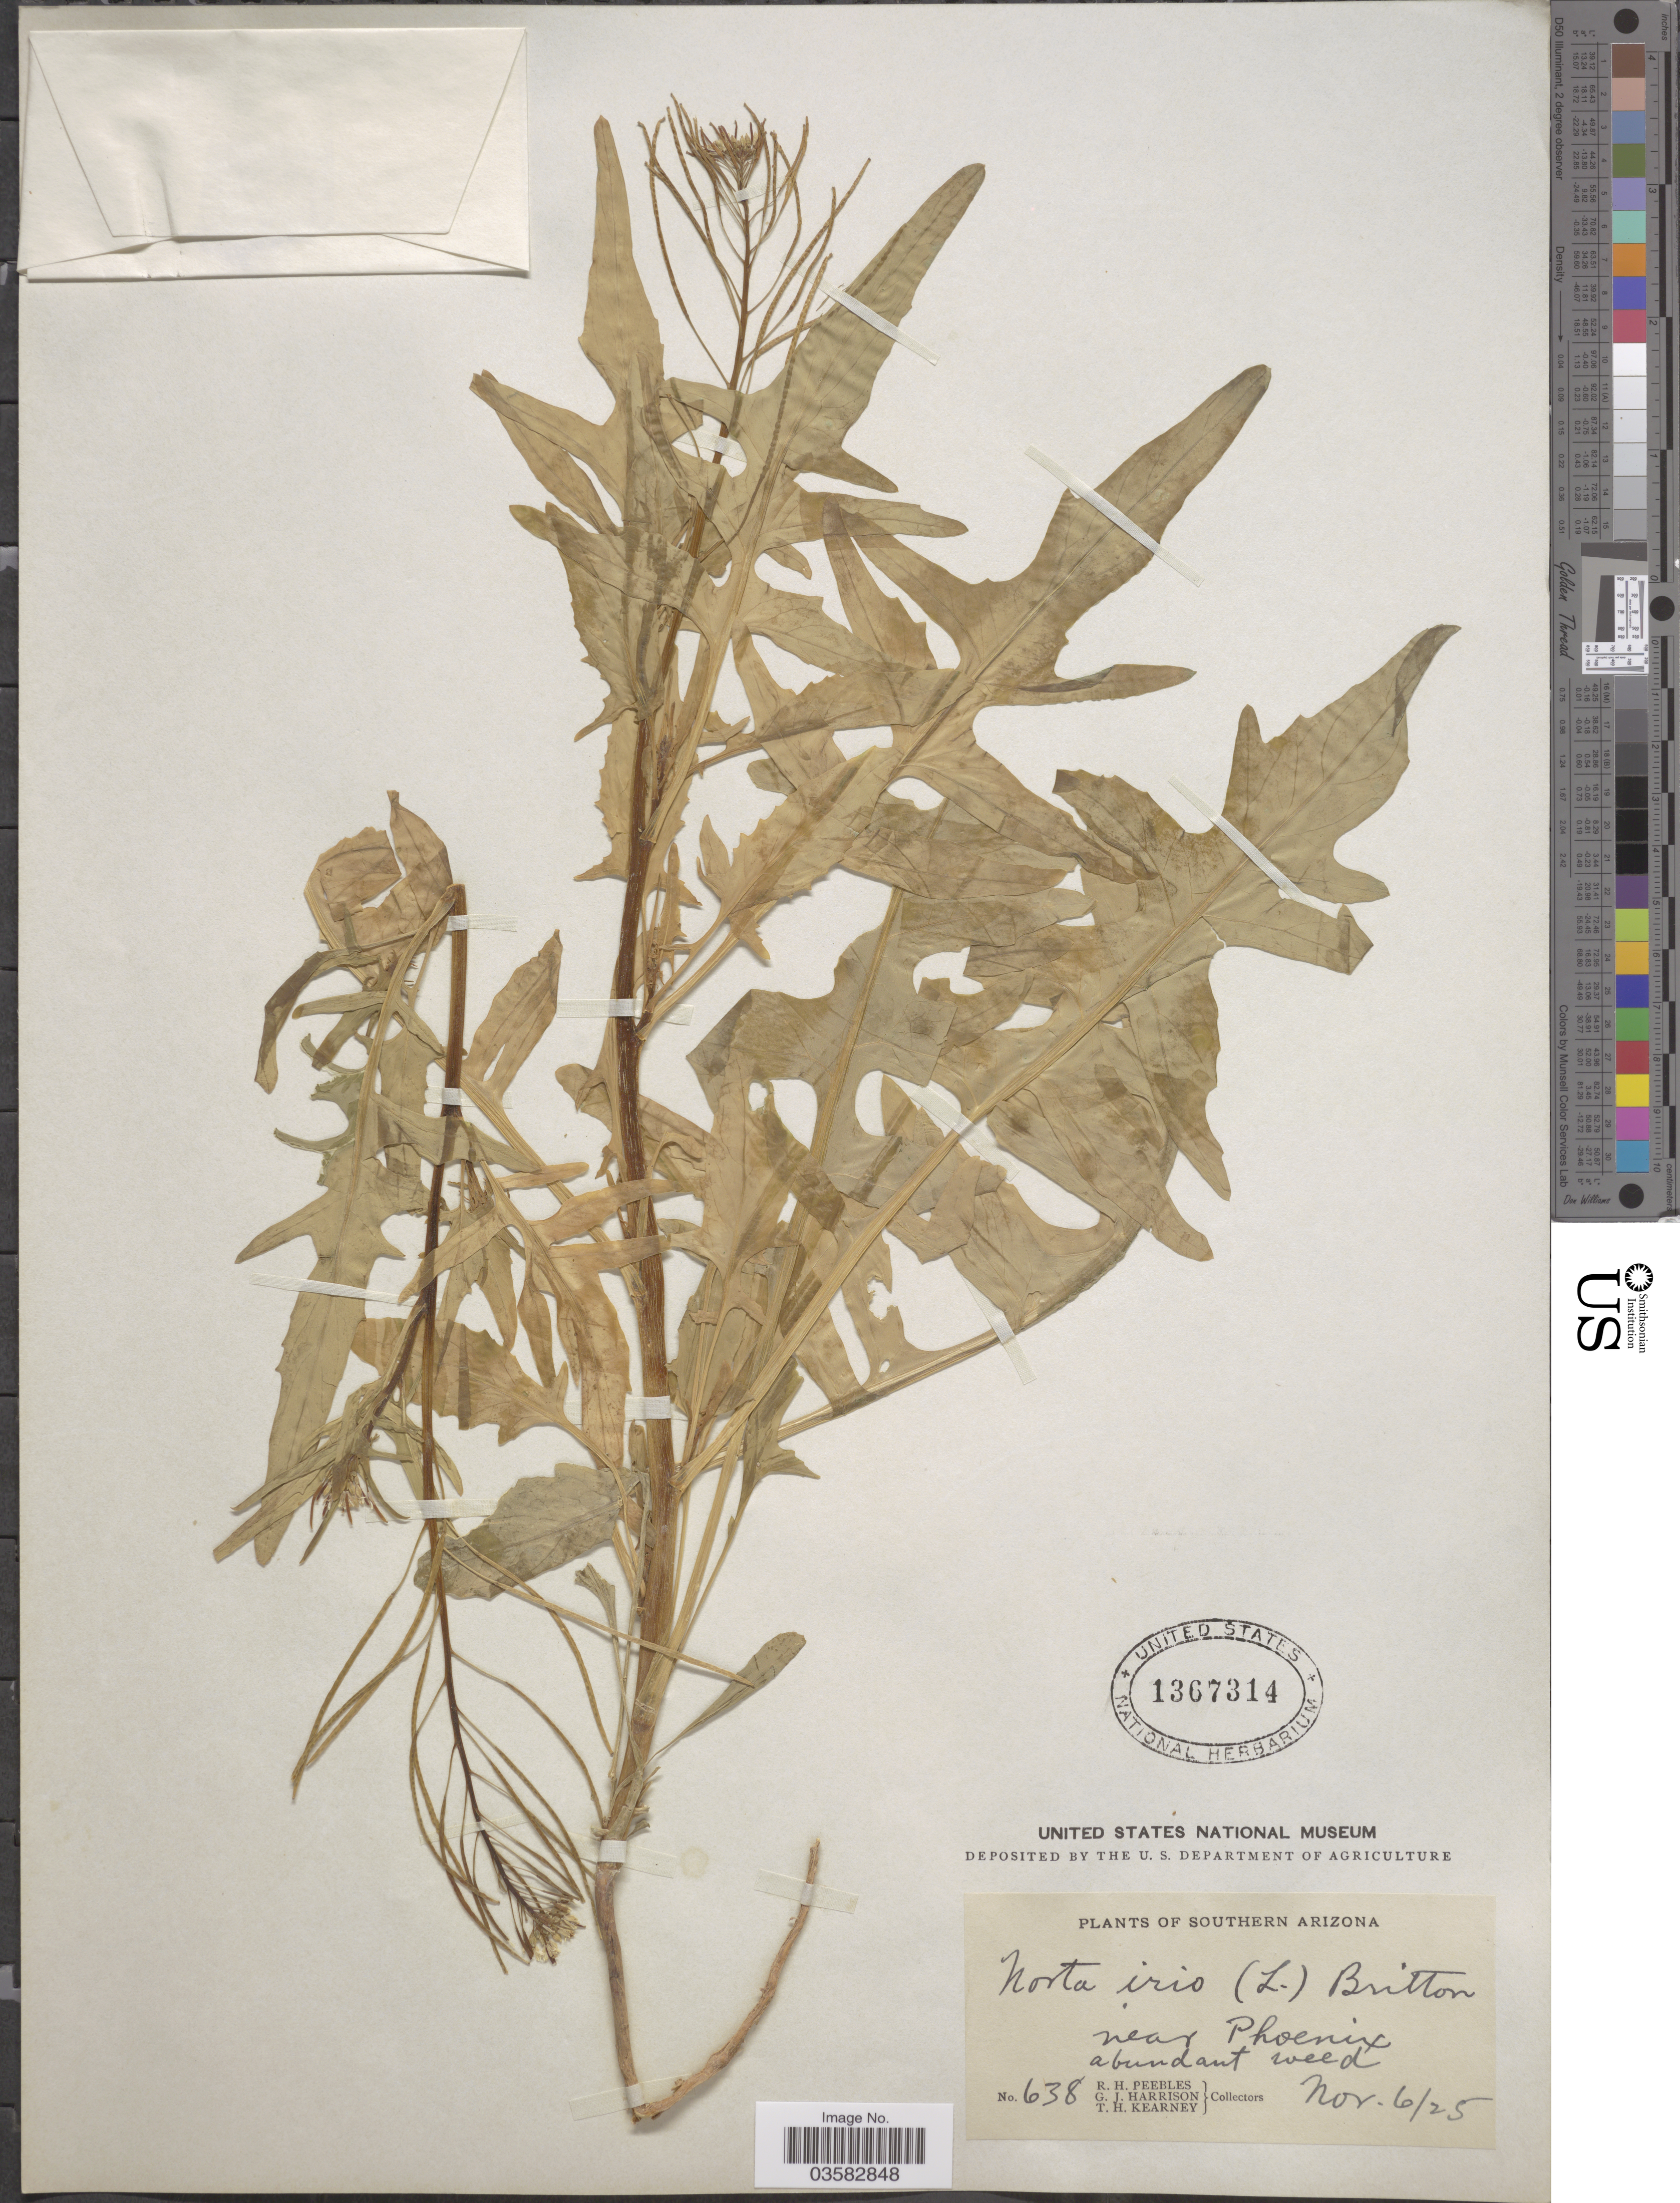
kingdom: Plantae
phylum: Tracheophyta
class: Magnoliopsida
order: Brassicales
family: Brassicaceae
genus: Sisymbrium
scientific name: Sisymbrium irio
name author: L.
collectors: R. H. Peebles, G. J. Harrison & T. H. Kearney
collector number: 638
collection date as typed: Transcribed d/m/y: 6/11/25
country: United States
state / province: Arizona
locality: Southern Arizona. Near Phoenix.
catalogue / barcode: US 1367314